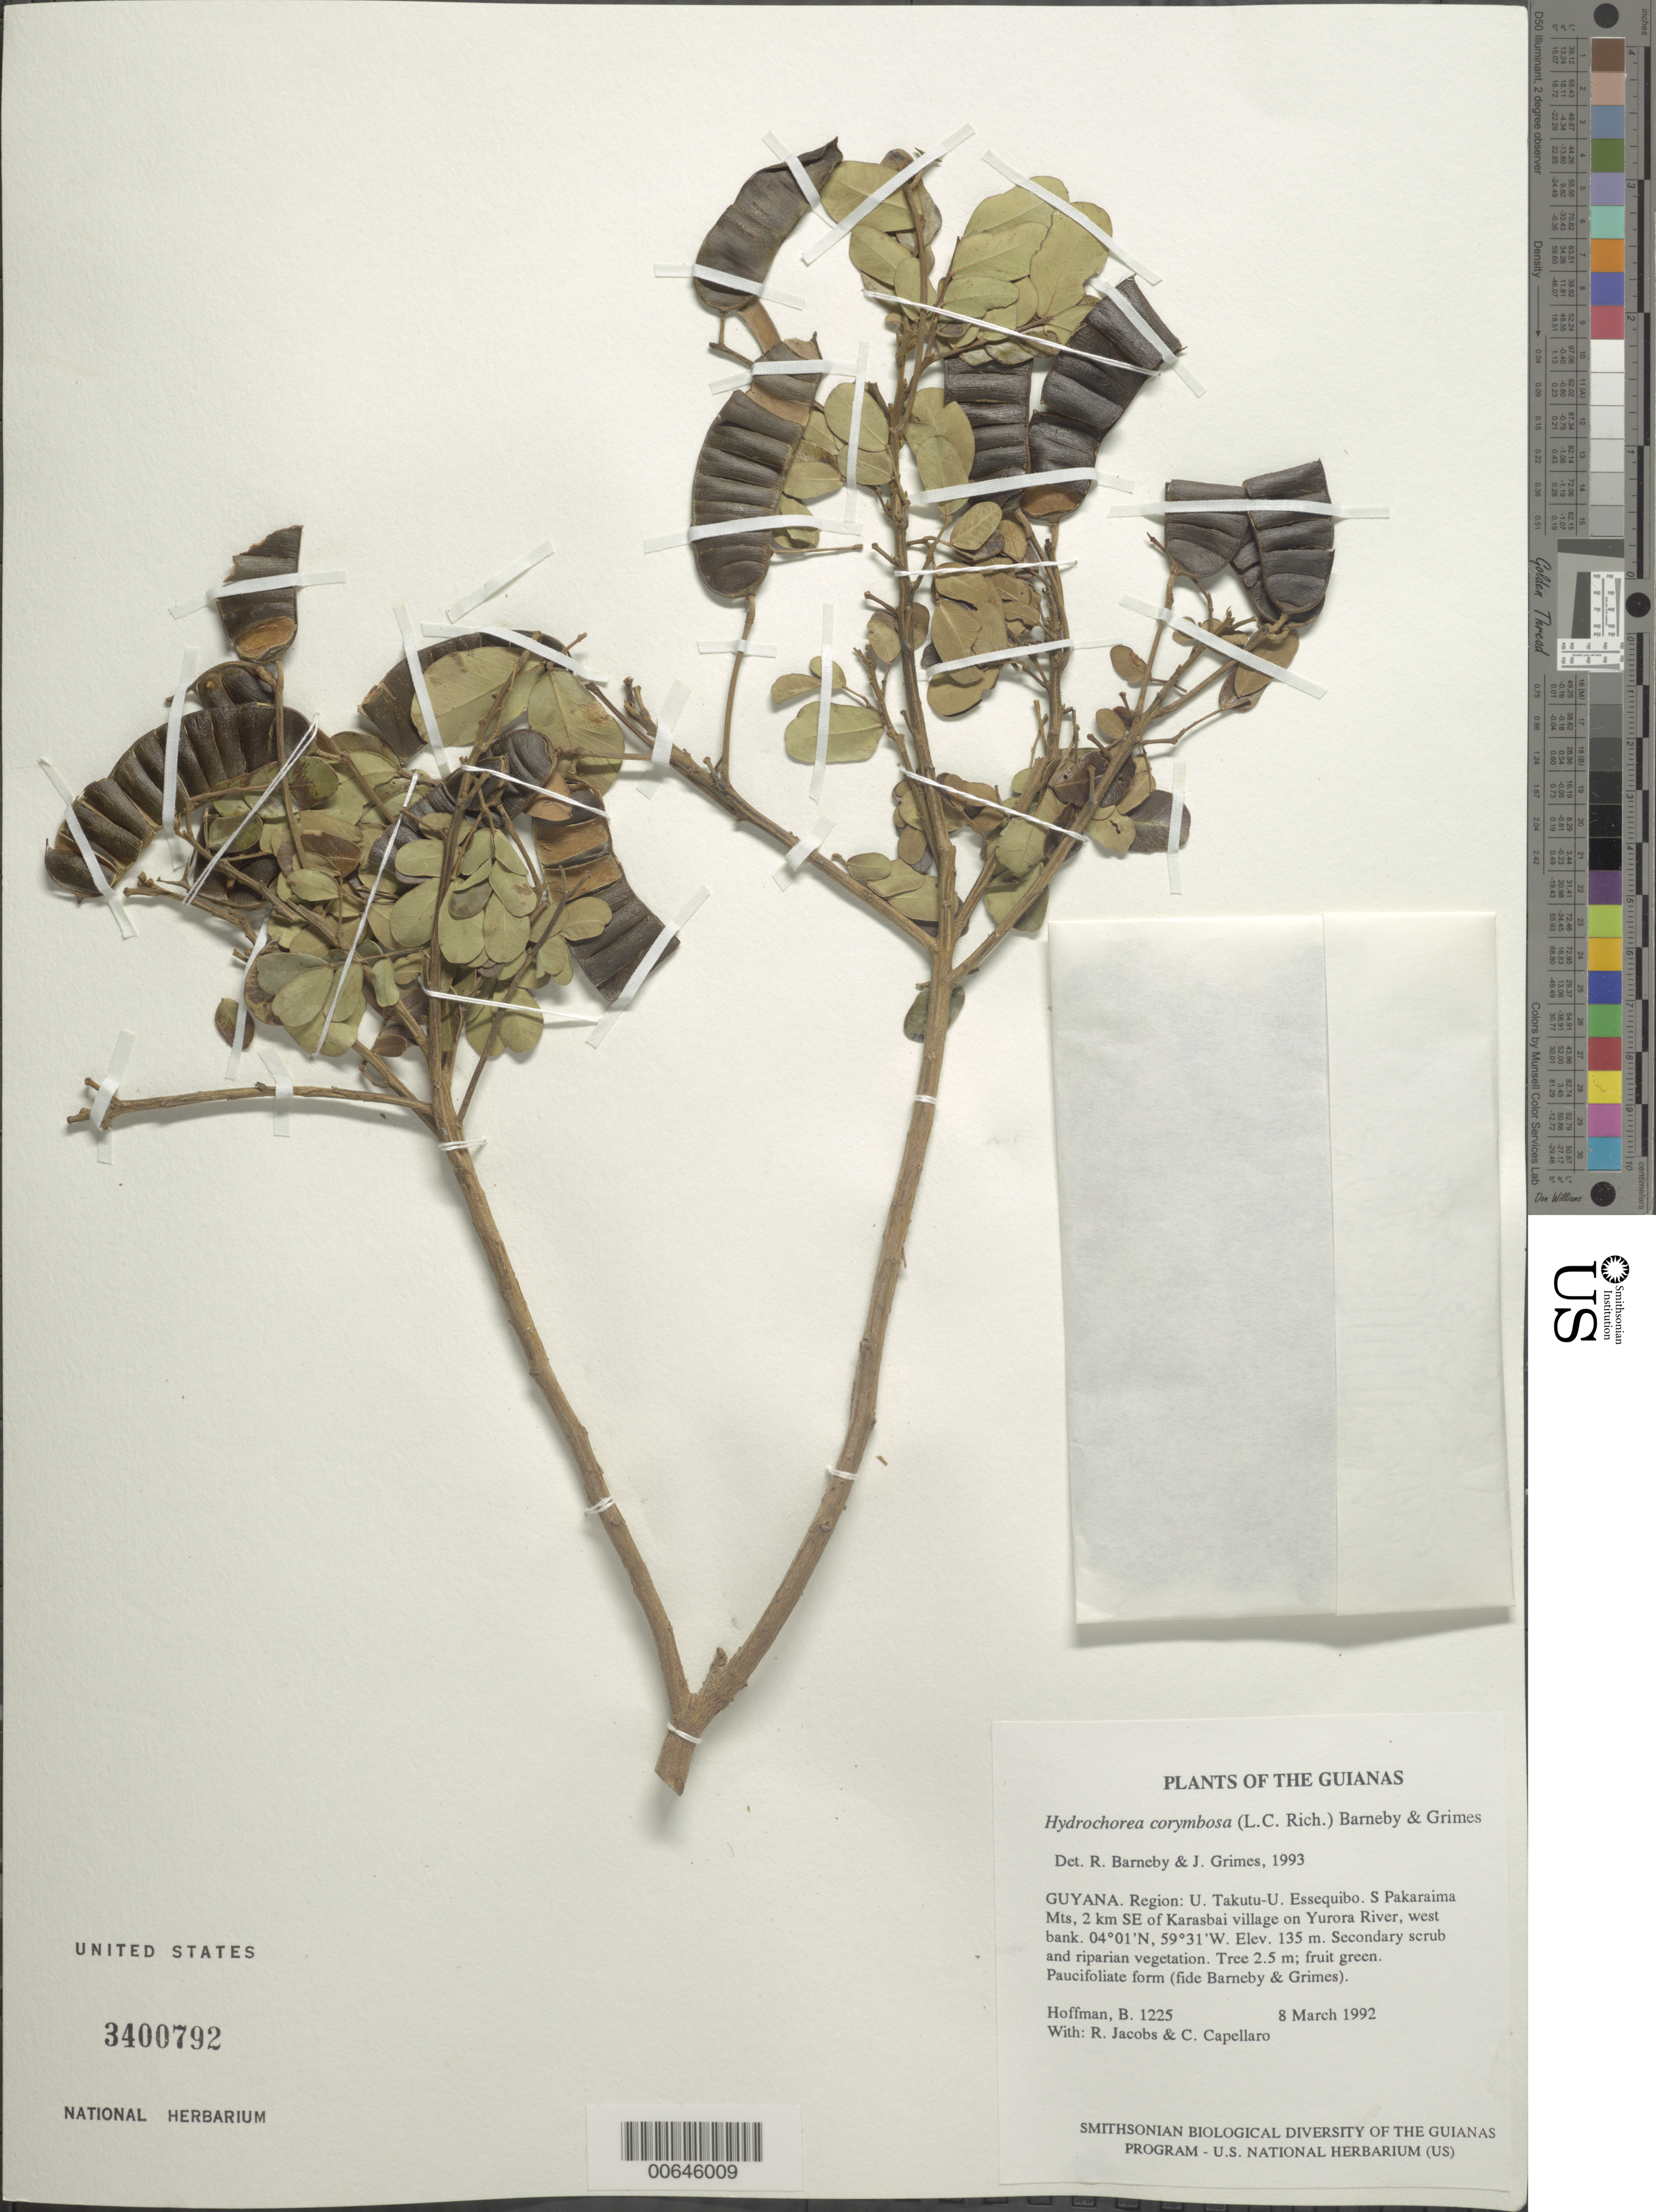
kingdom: Plantae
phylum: Tracheophyta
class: Magnoliopsida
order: Fabales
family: Fabaceae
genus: Hydrochorea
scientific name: Hydrochorea corymbosa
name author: (Rich.) Barneby & J.W. Grimes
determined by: Barneby, R. C.; Grimes, J. W.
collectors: B. Hoffman, R. Jacobs & C. Capellaro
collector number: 1225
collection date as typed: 8 March 1992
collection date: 1992-03-08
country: Guyana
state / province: U. Takutu-U. Essequibo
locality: S Pakaraima Mts, 2 km SE of Karasbai Village on Yurora River, West bank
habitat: Secondary scrub and riparian vegetation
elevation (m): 135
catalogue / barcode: US 3400792